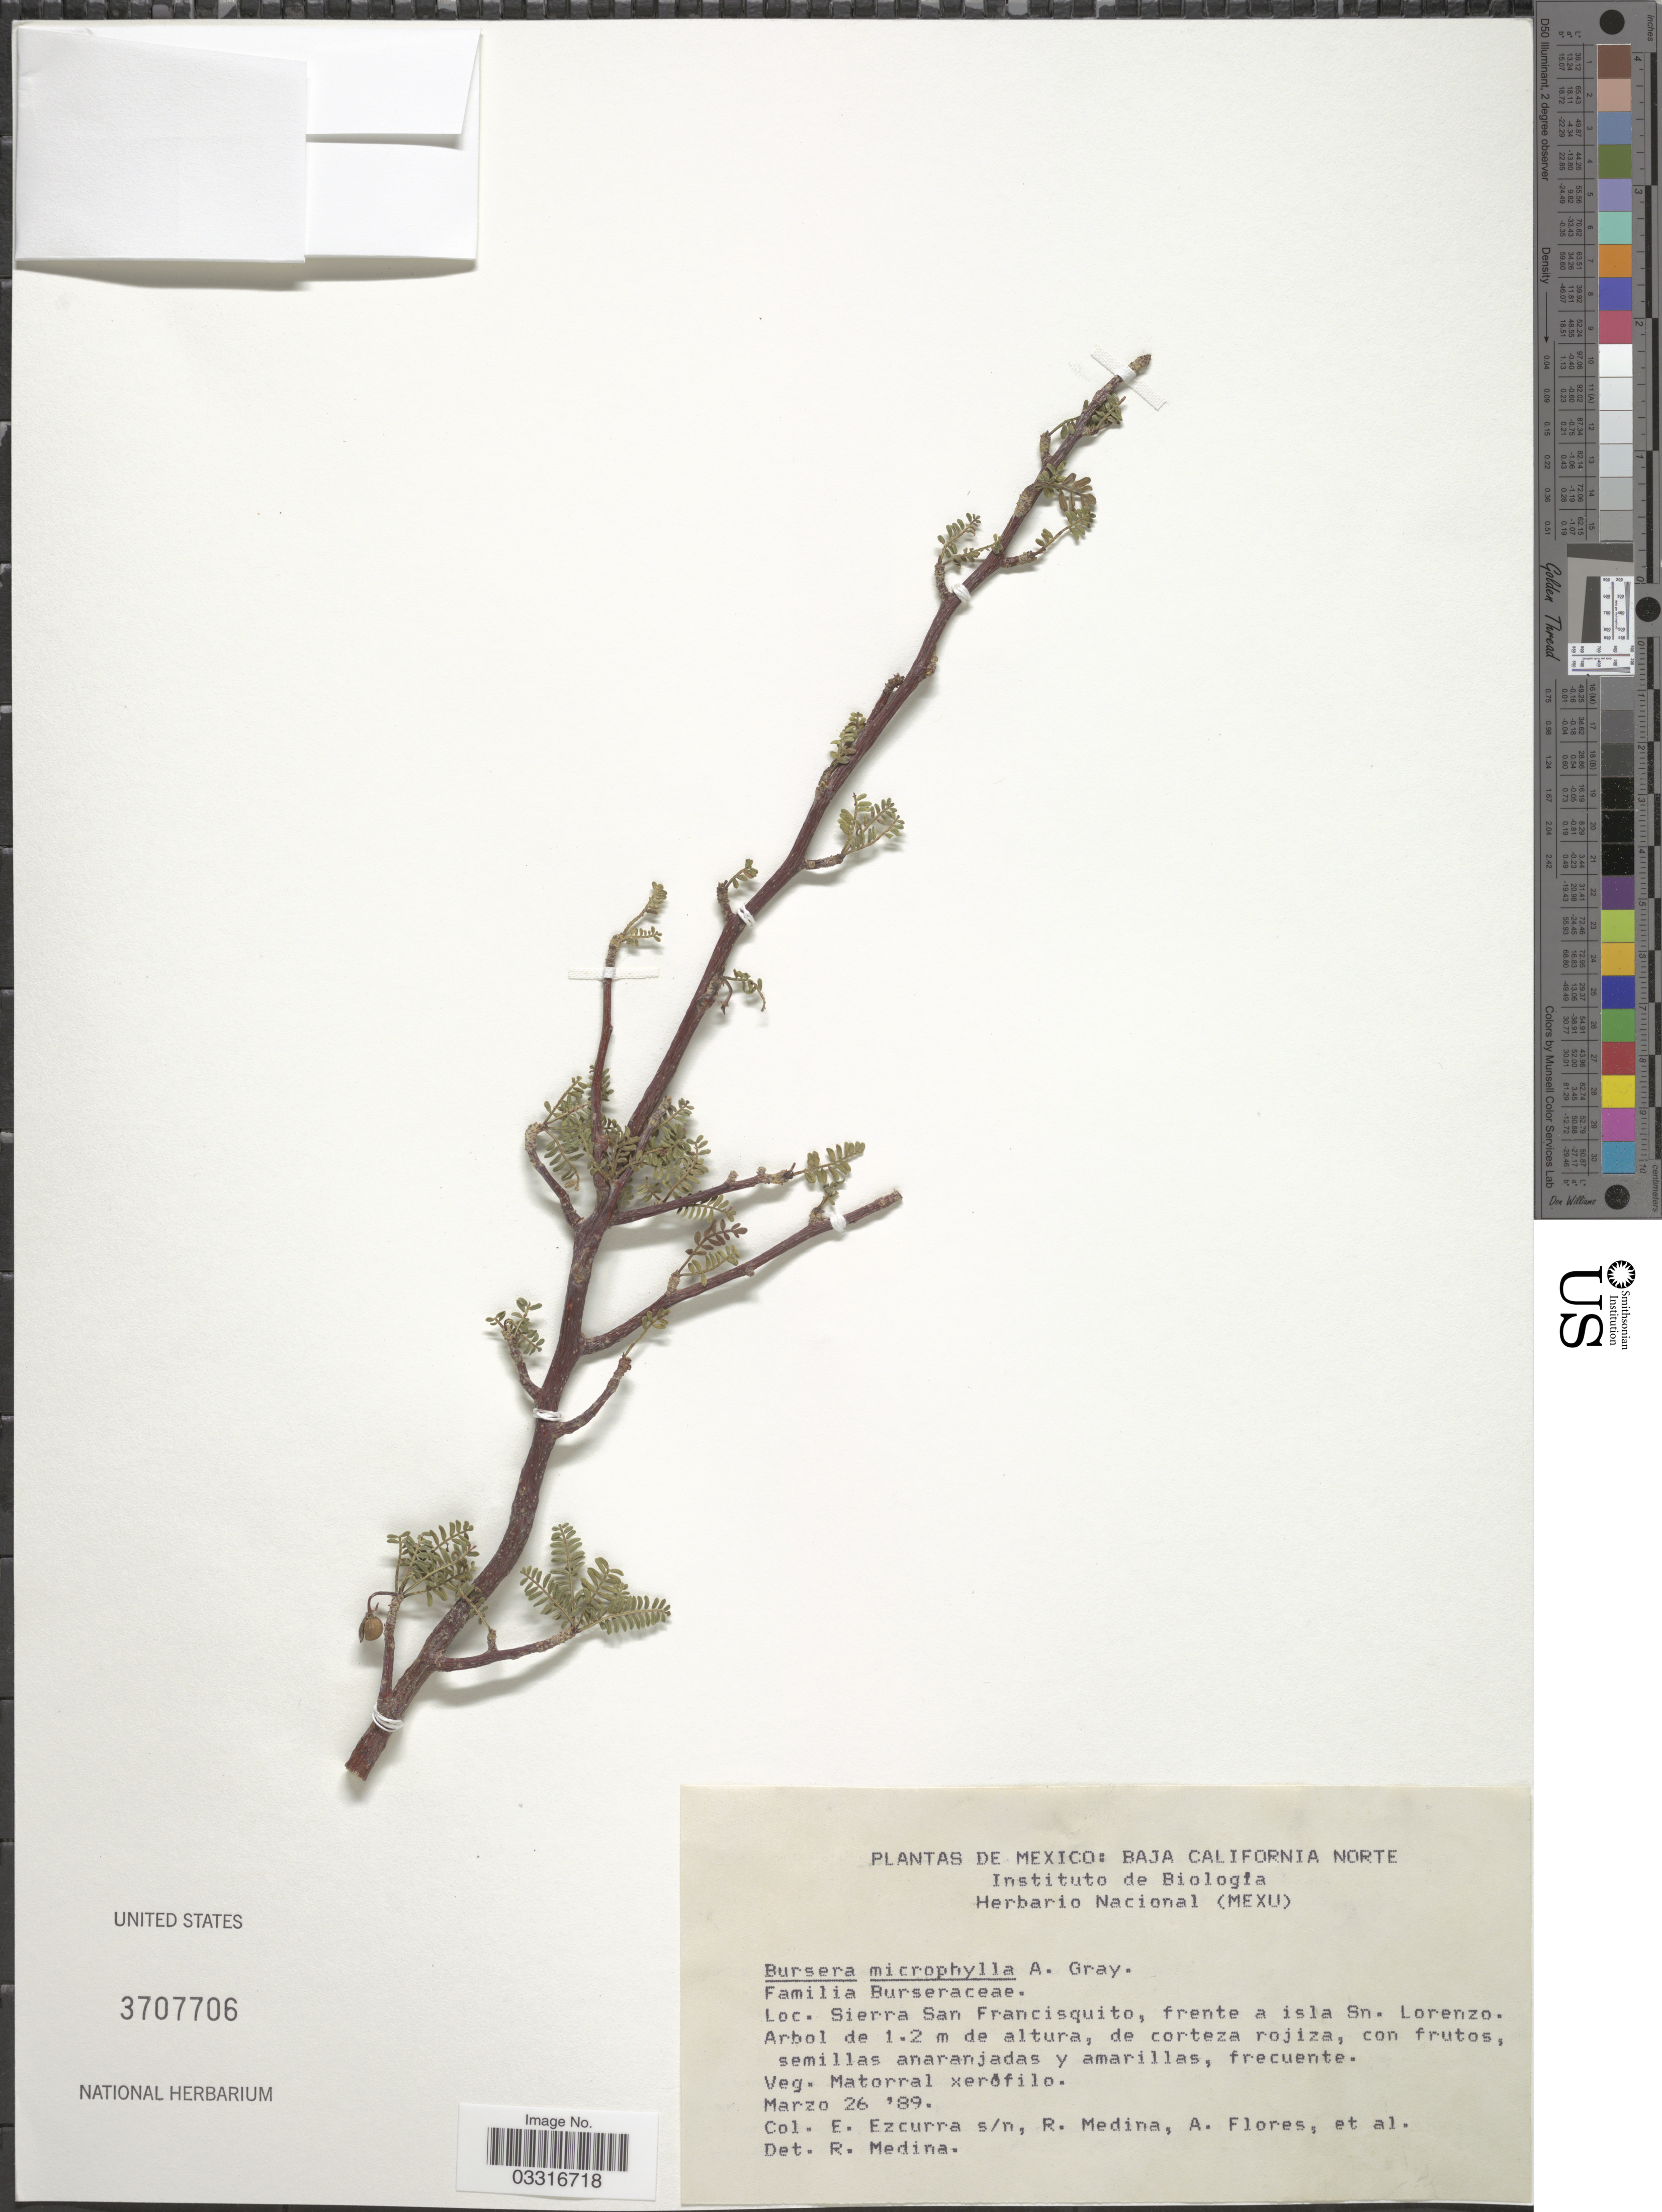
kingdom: Plantae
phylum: Tracheophyta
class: Magnoliopsida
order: Sapindales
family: Burseraceae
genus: Bursera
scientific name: Bursera microphylla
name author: A. Gray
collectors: E. Ezcurra, R. Medina, A. Flores & et al.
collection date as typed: Transcribed d/m/y: 26/3/89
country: Mexico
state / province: Baja California Norte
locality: Sierra San Francisquito, frente a isla Sn. Lorenzo.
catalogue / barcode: US 3707706